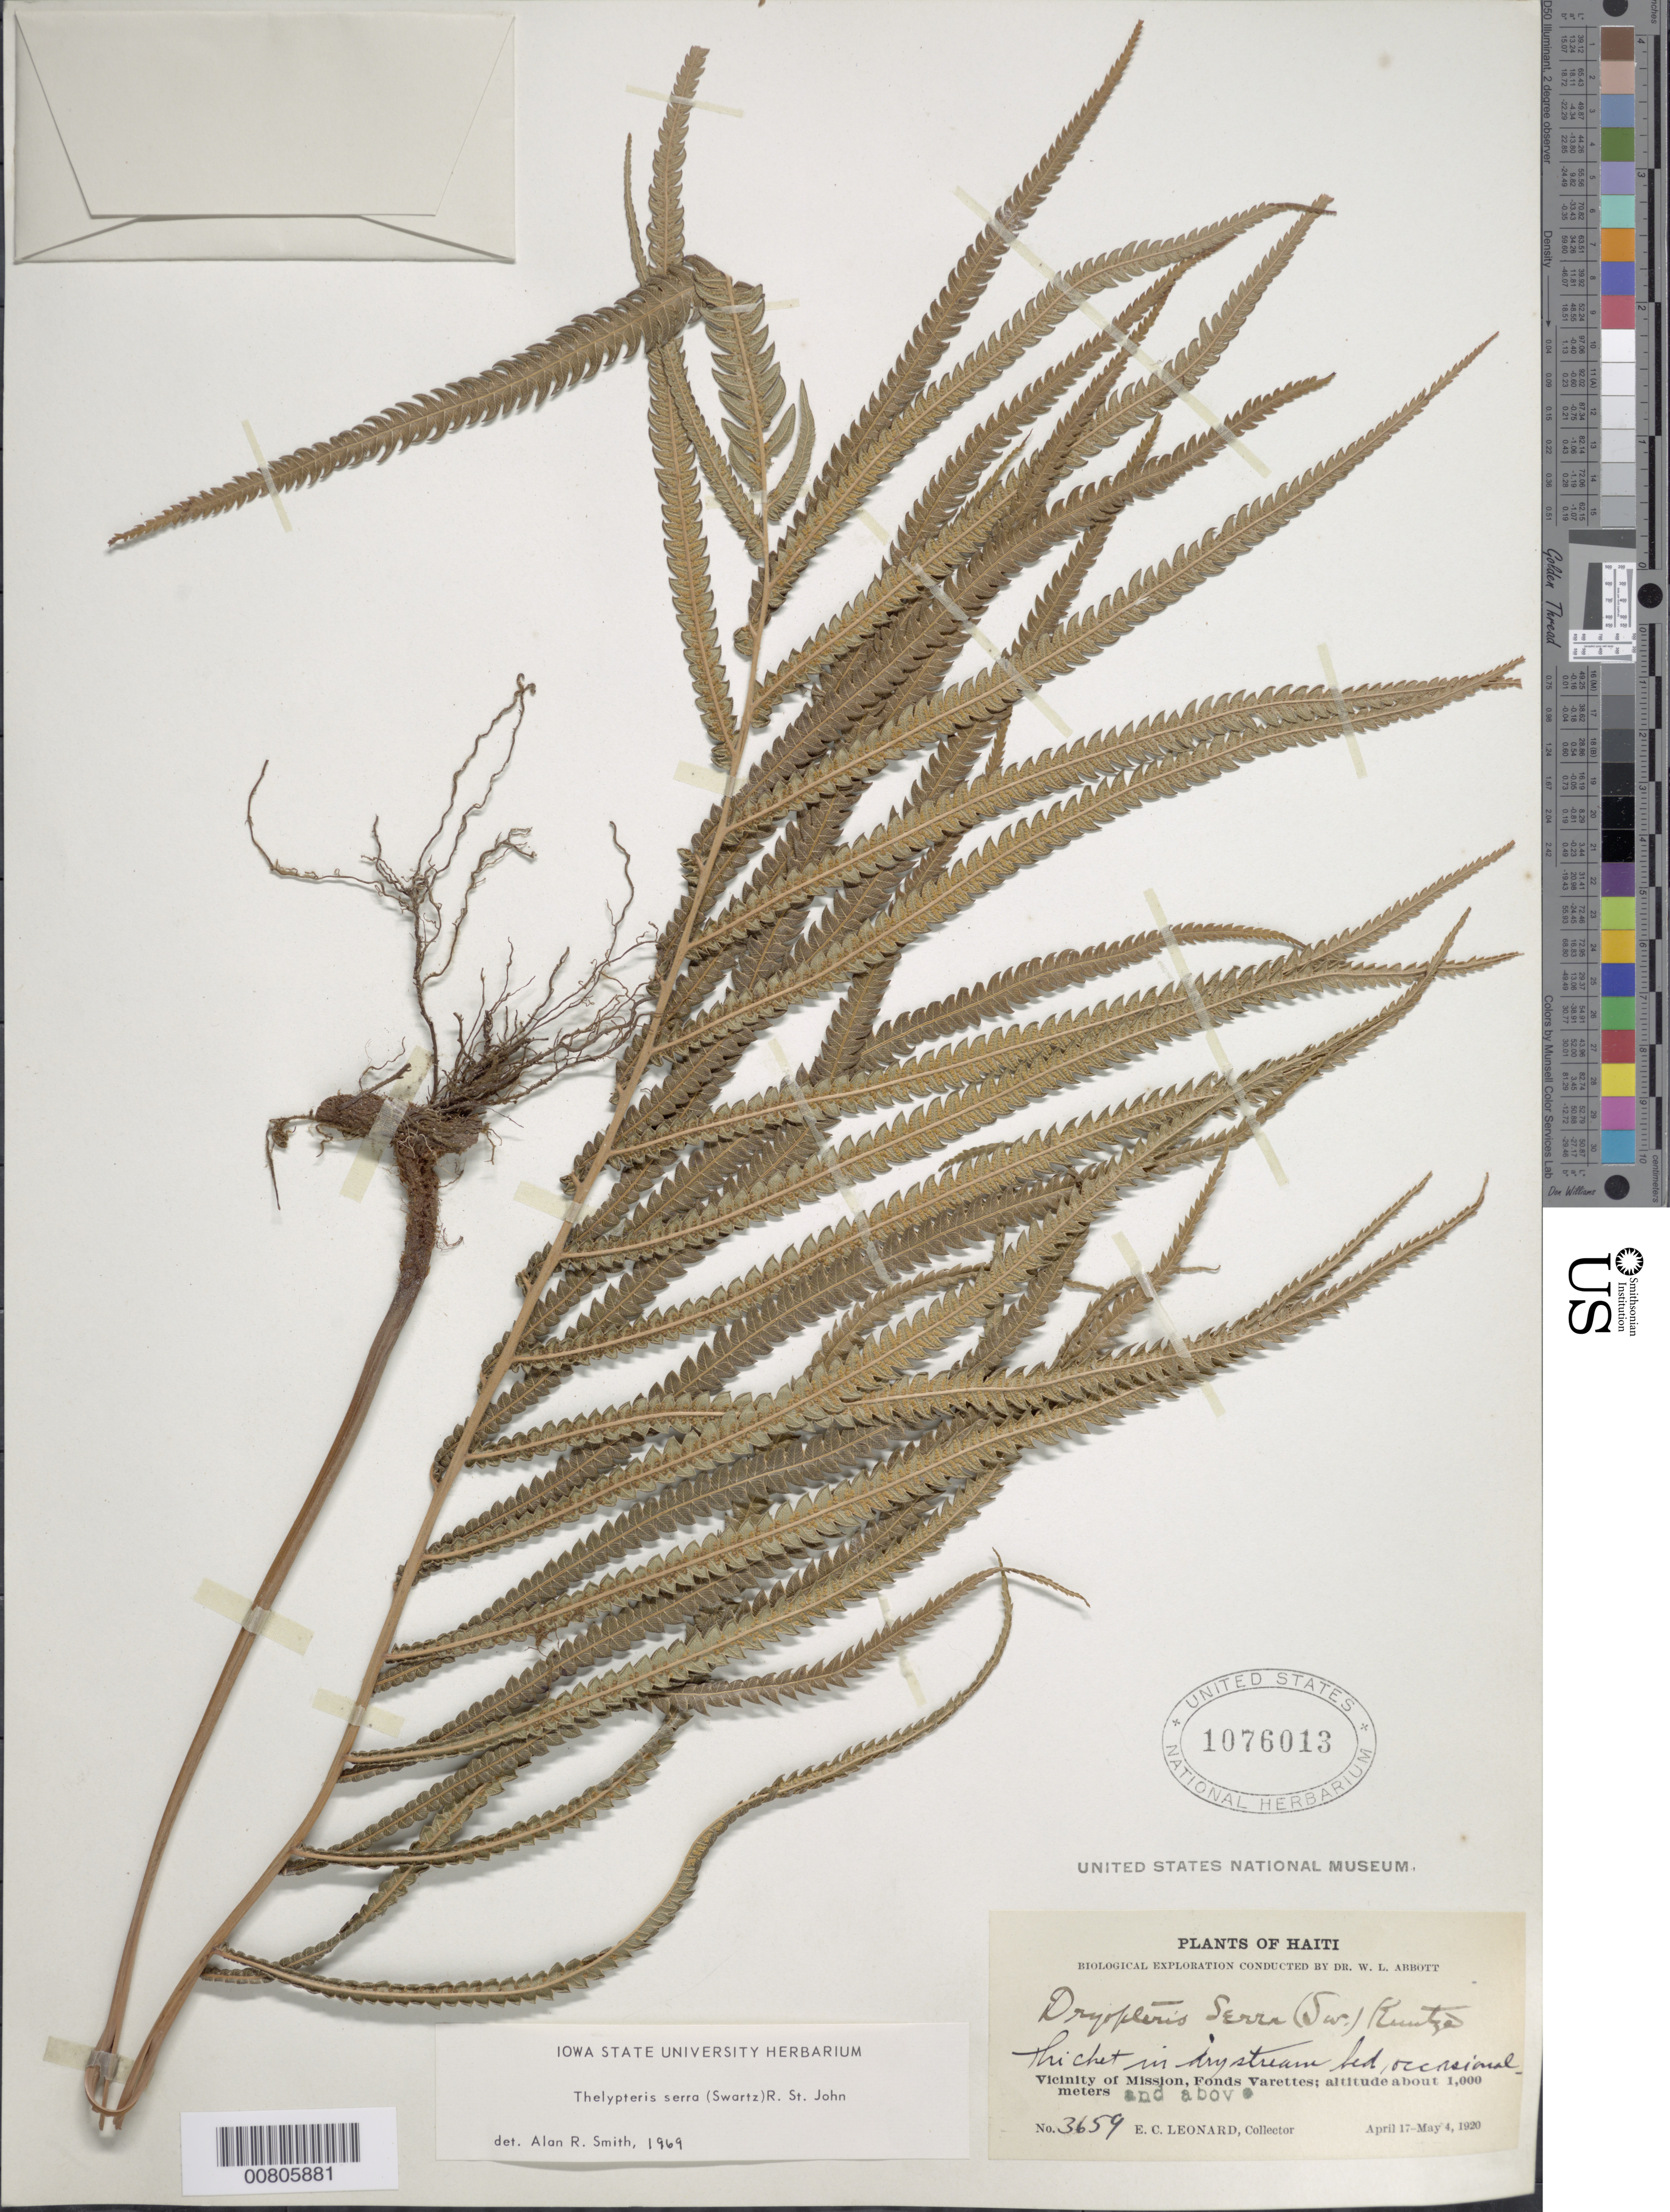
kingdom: Plantae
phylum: Tracheophyta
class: Polypodiopsida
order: Polypodiales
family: Thelypteridaceae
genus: Christella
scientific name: Christella serra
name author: (Sw.) Holttum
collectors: E. C. Leonard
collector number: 3659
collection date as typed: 17 Apr 1920 to 04 May 1920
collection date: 1920-04-17/1920-05-04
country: Haiti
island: Hispaniola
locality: Fonds Varettes; vicinity Mission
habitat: Thicket in dry stream bed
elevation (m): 1000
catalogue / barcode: US 1076013